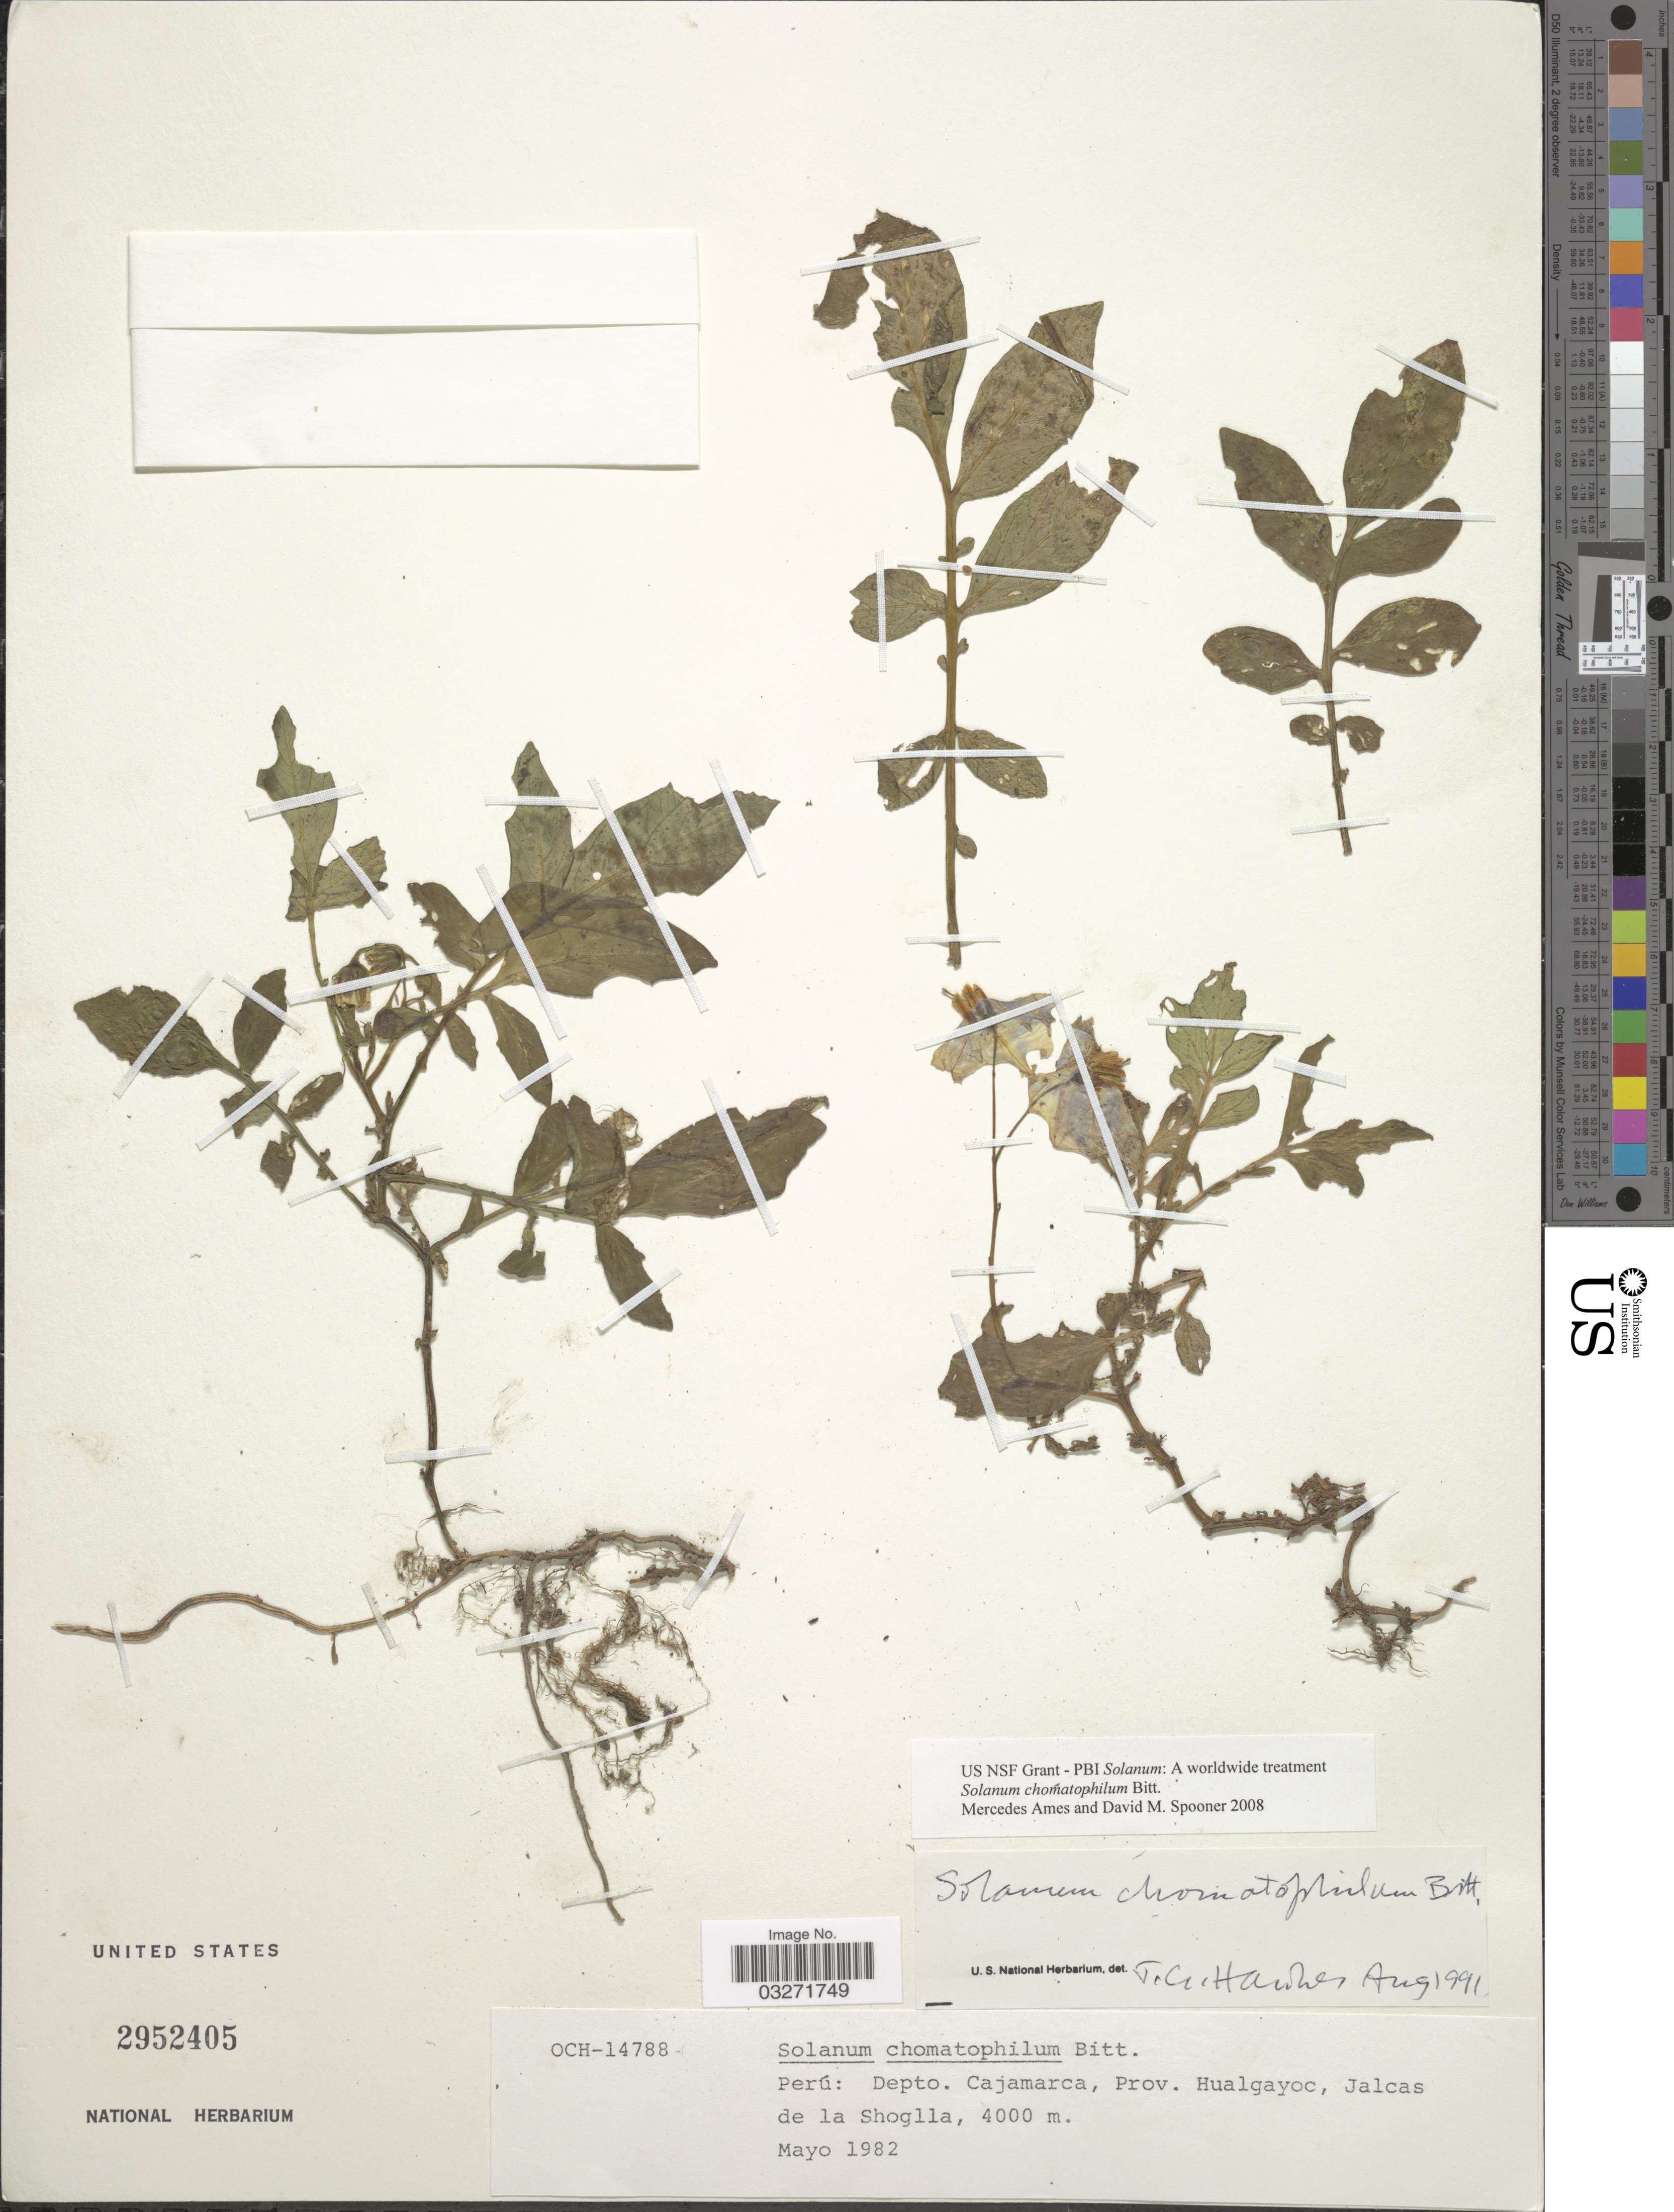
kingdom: Plantae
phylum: Tracheophyta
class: Magnoliopsida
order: Solanales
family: Solanaceae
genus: Solanum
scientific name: Solanum chomatophilum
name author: Bitter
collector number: OCH-14788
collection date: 1982-05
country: Peru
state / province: Cajamarca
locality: Depto. Cajamarca, Prov. Hualgayoc, Jalcas de la Shoglla.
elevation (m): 4000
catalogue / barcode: US 2952405